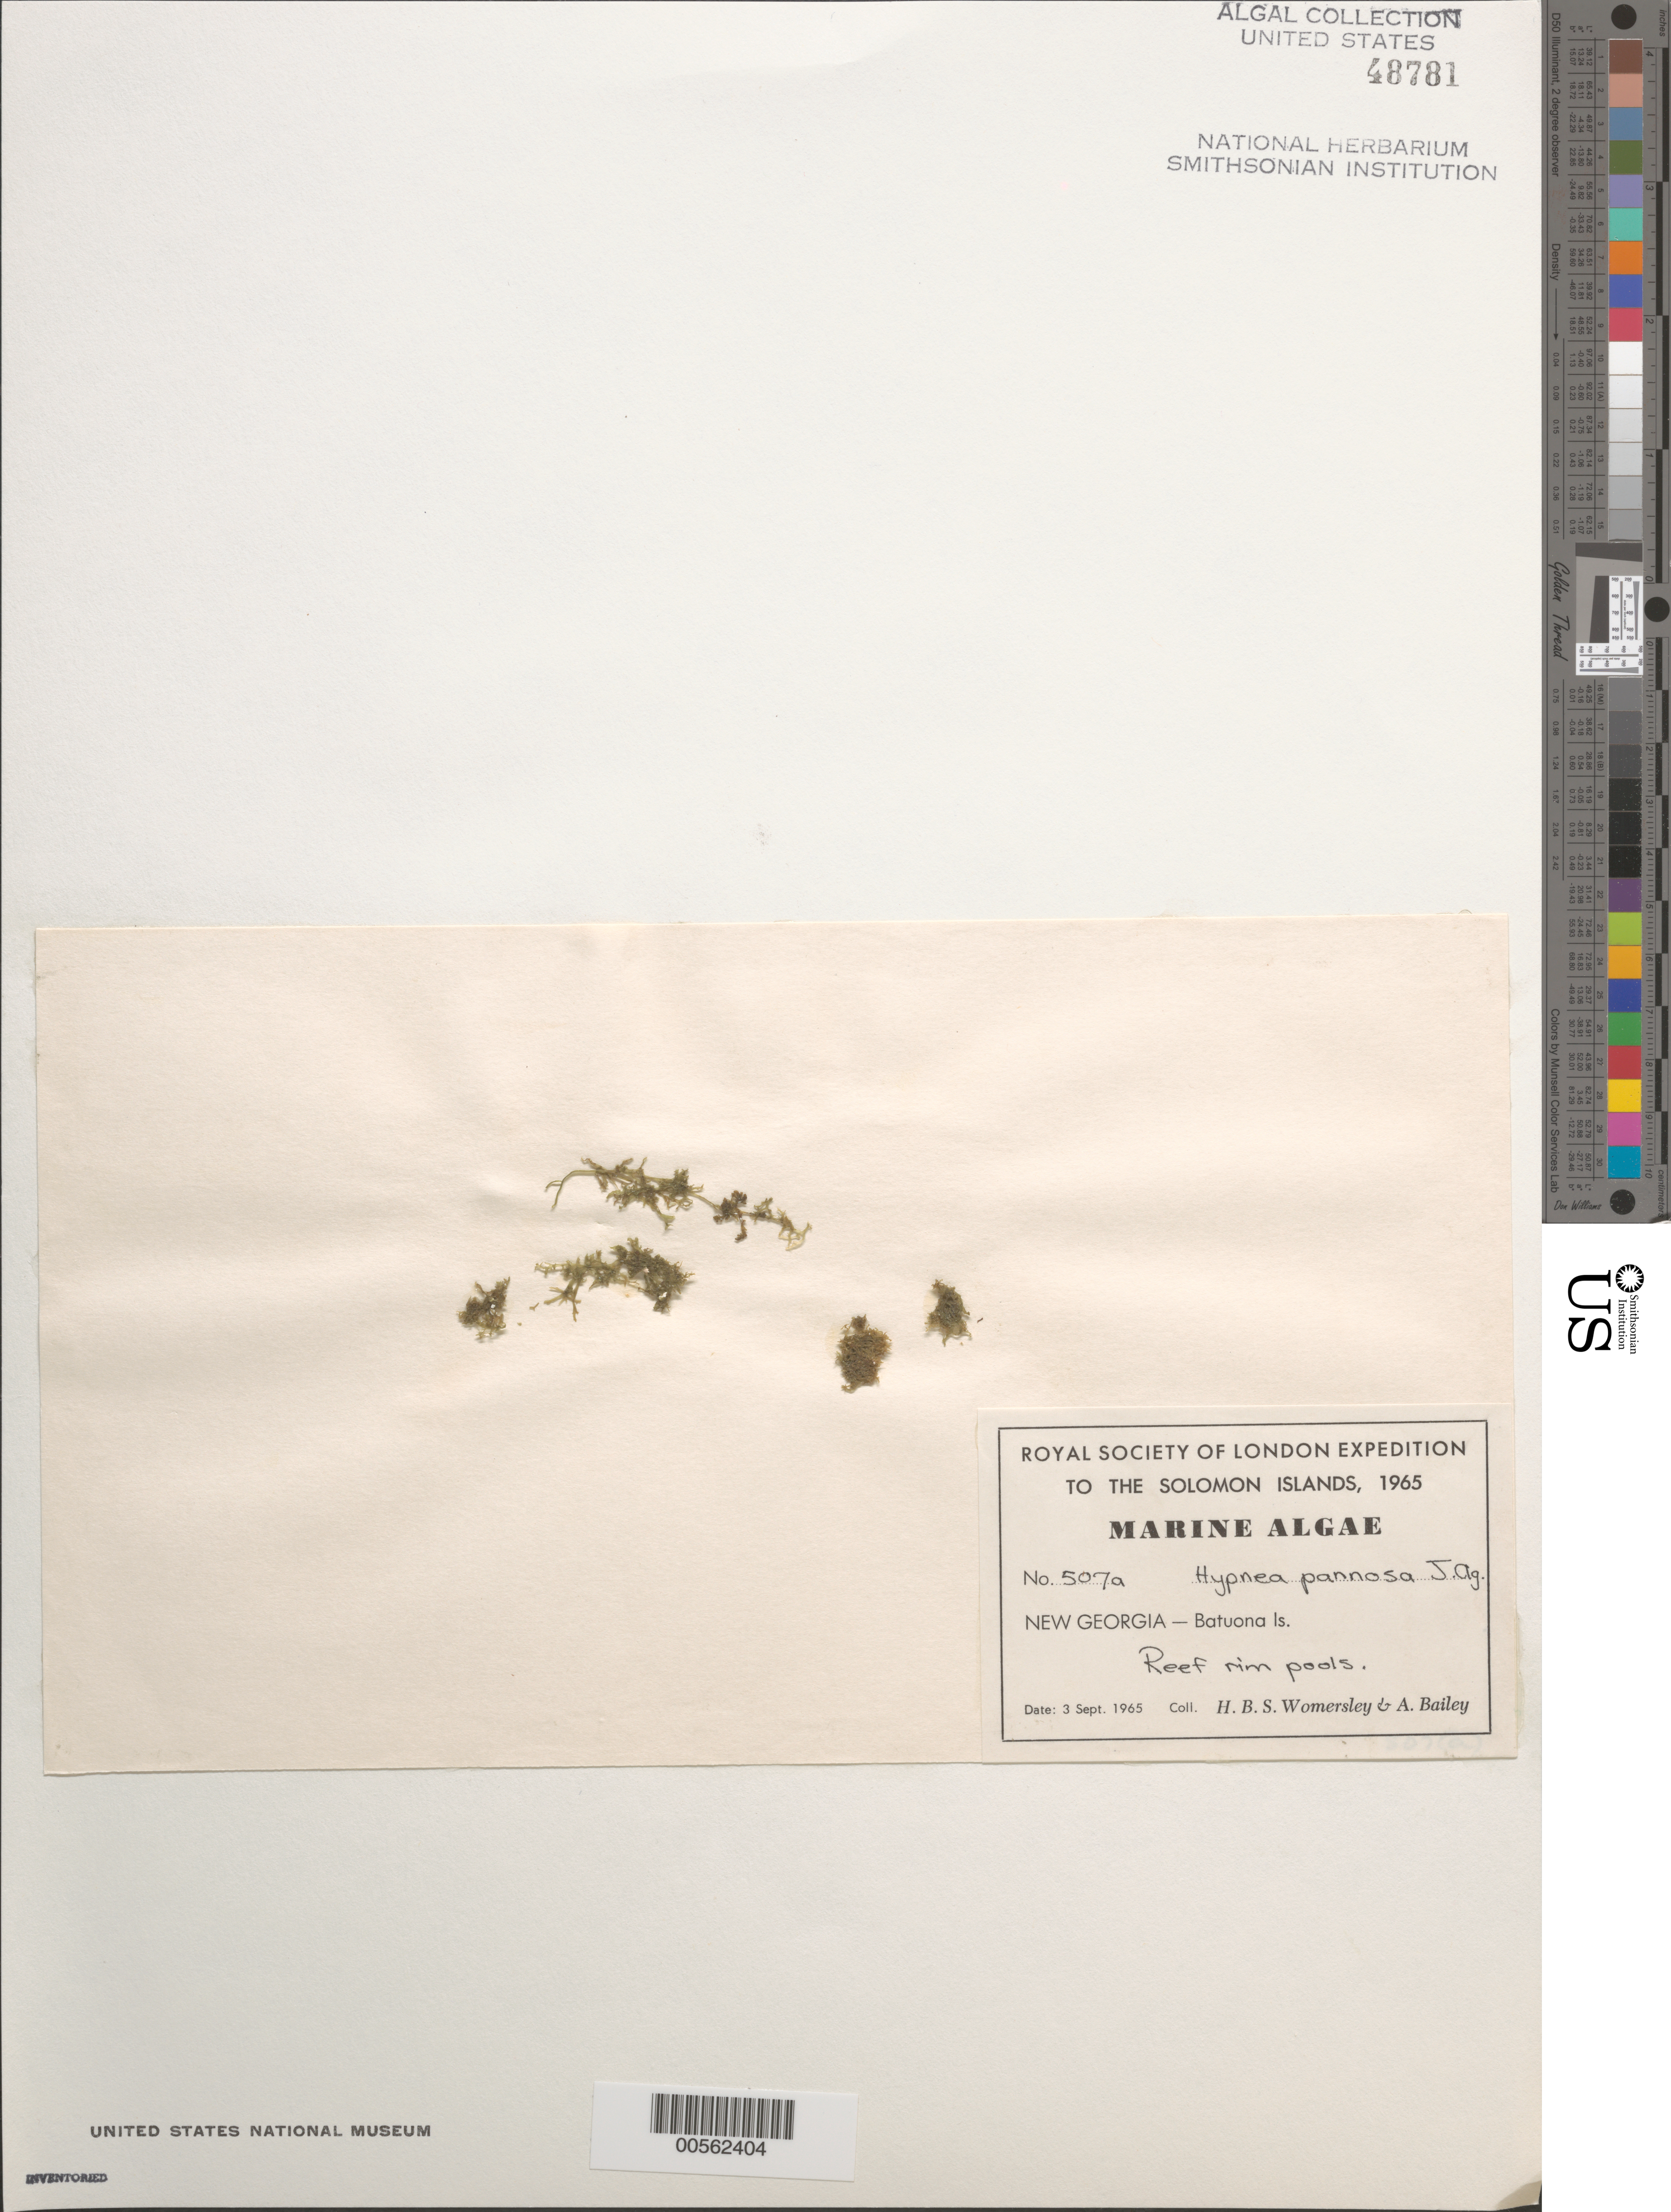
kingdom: Plantae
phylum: Rhodophyta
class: Florideophyceae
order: Gigartinales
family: Cystocloniaceae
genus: Hypnea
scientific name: Hypnea pannosa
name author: J. Agardh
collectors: H. B. S. Womersley & A. Bailey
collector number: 507a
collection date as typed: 03 Sep 1965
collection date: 1965-09-03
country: Solomon Islands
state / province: Western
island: Batuona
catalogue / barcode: US 48781